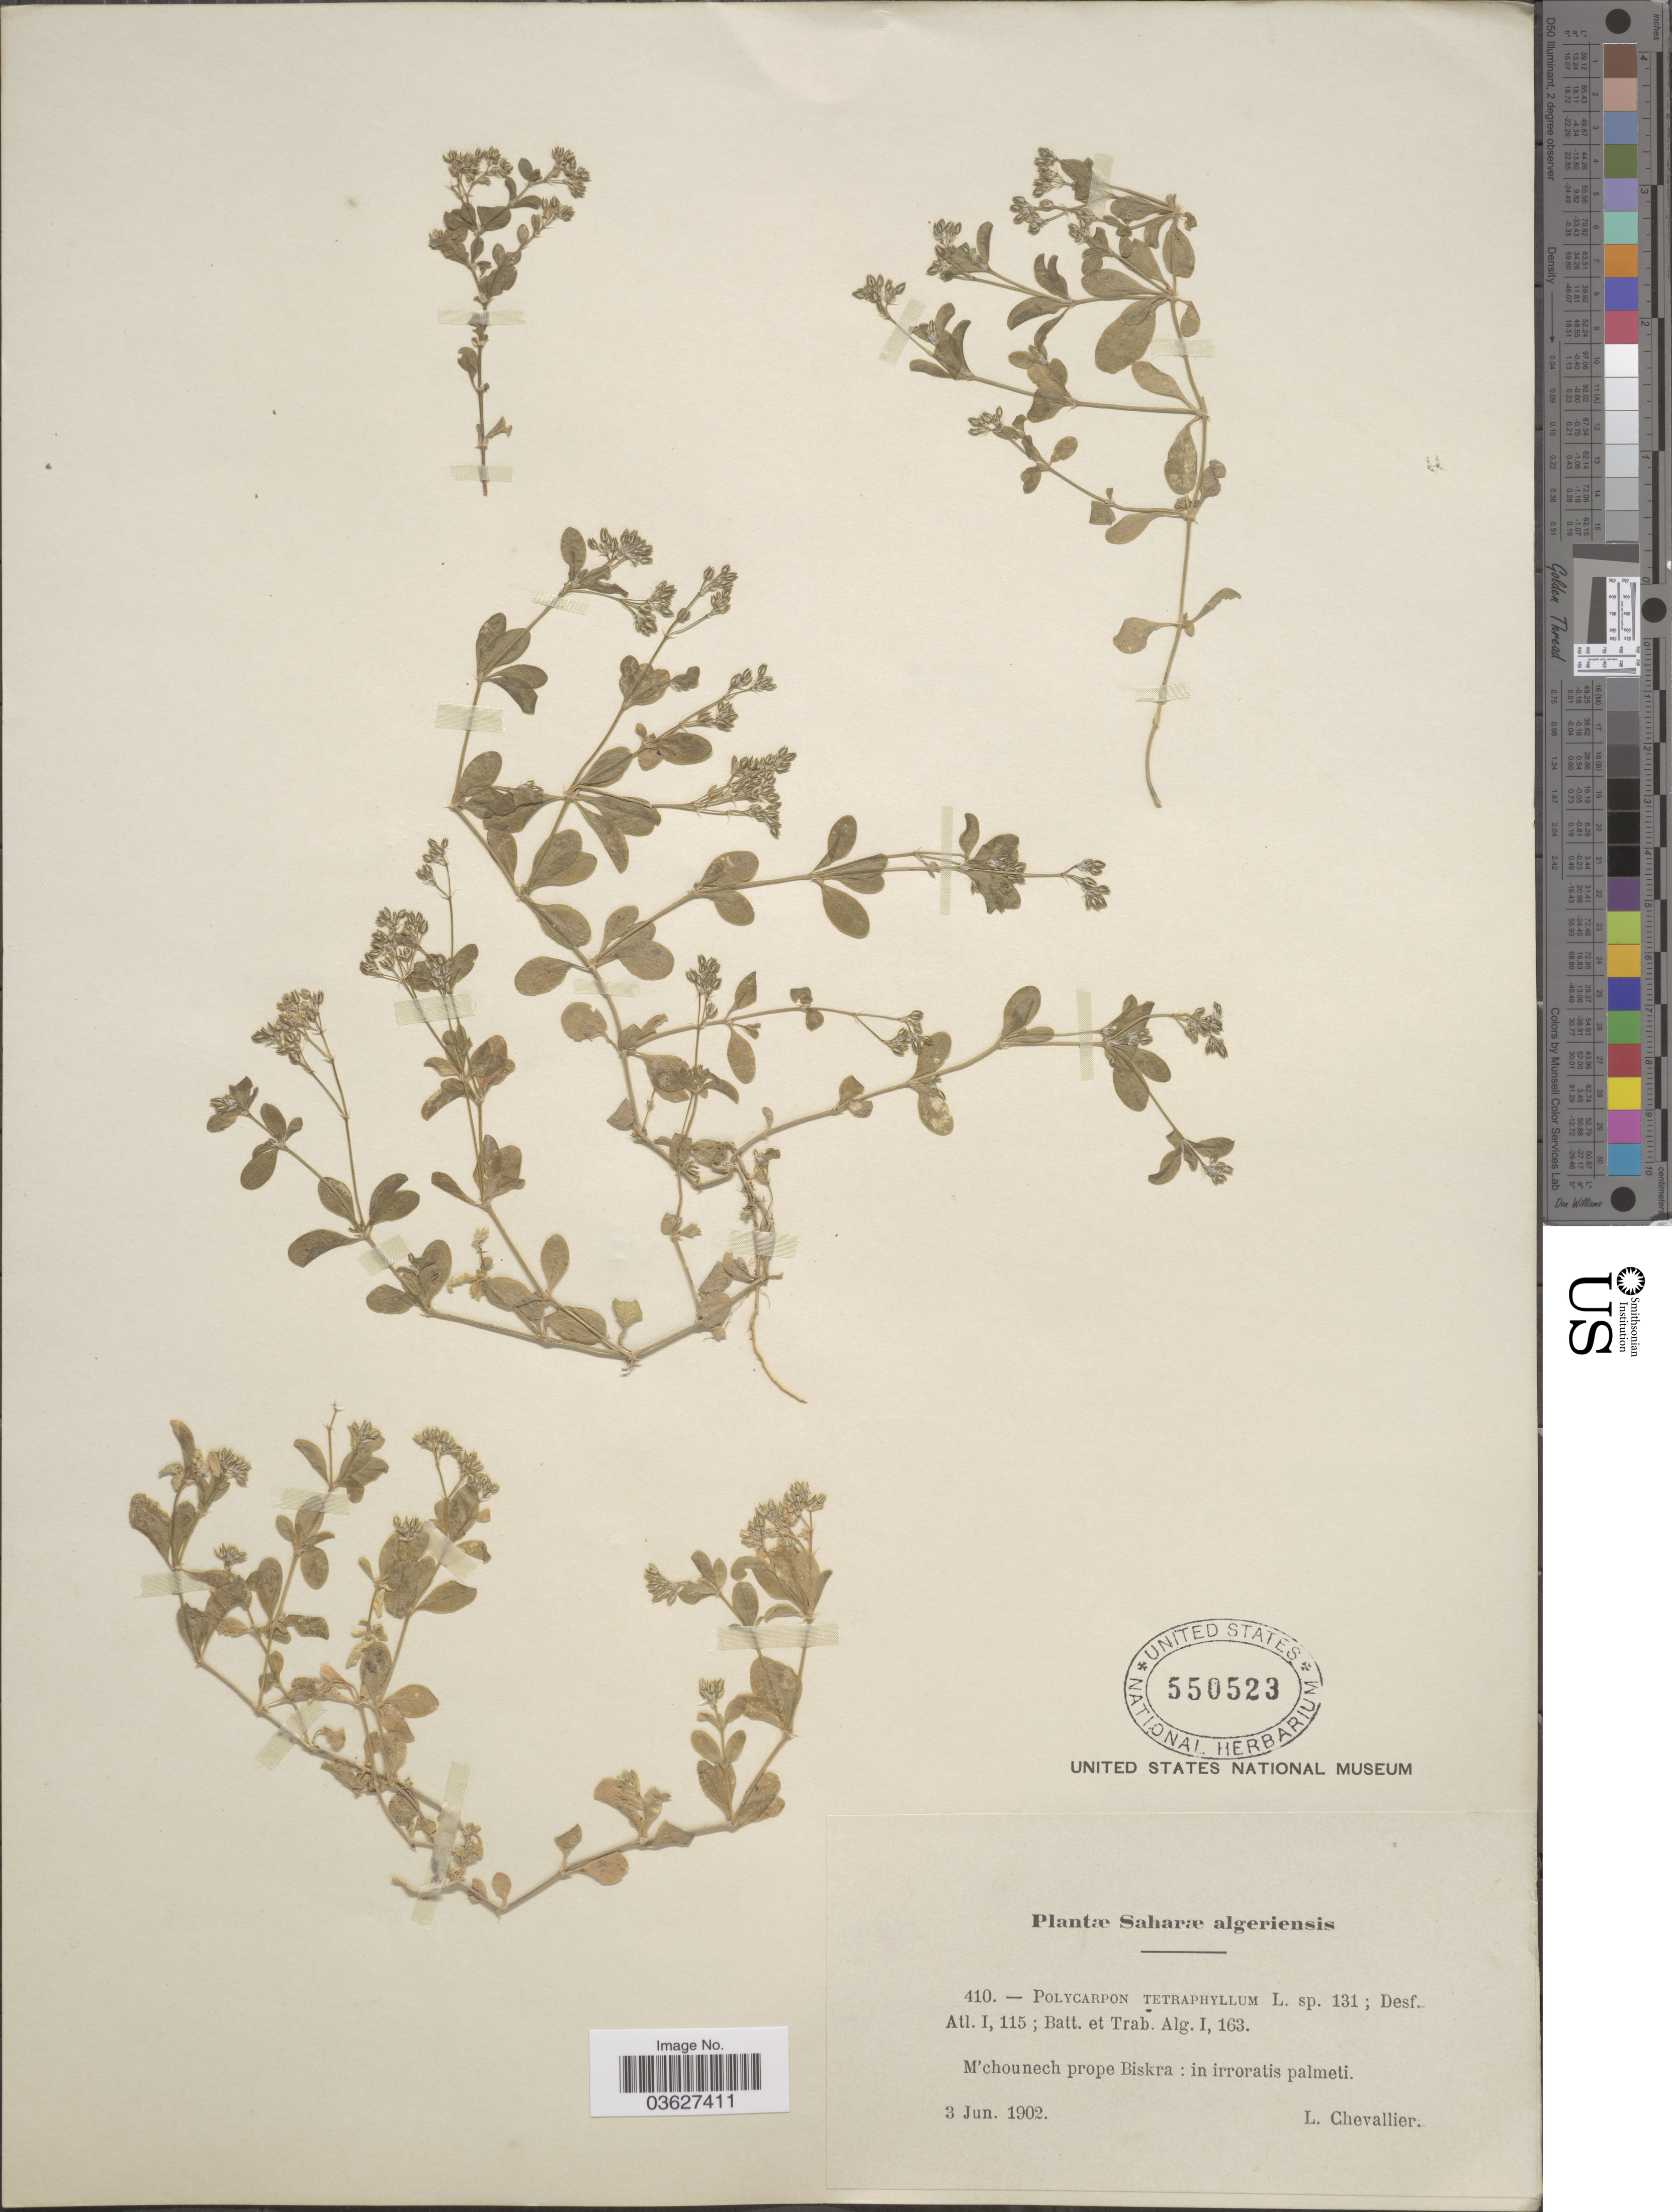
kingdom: Plantae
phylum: Tracheophyta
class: Magnoliopsida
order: Caryophyllales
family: Caryophyllaceae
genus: Polycarpon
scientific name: Polycarpon tetraphyllum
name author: (L.) L.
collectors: L. Chevallier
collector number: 410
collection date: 1902-06-03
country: Algeria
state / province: Biskra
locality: Saharæ algeriensis. M'chounech prope Biskra, in irroratis palmeti.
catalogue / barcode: US 550523